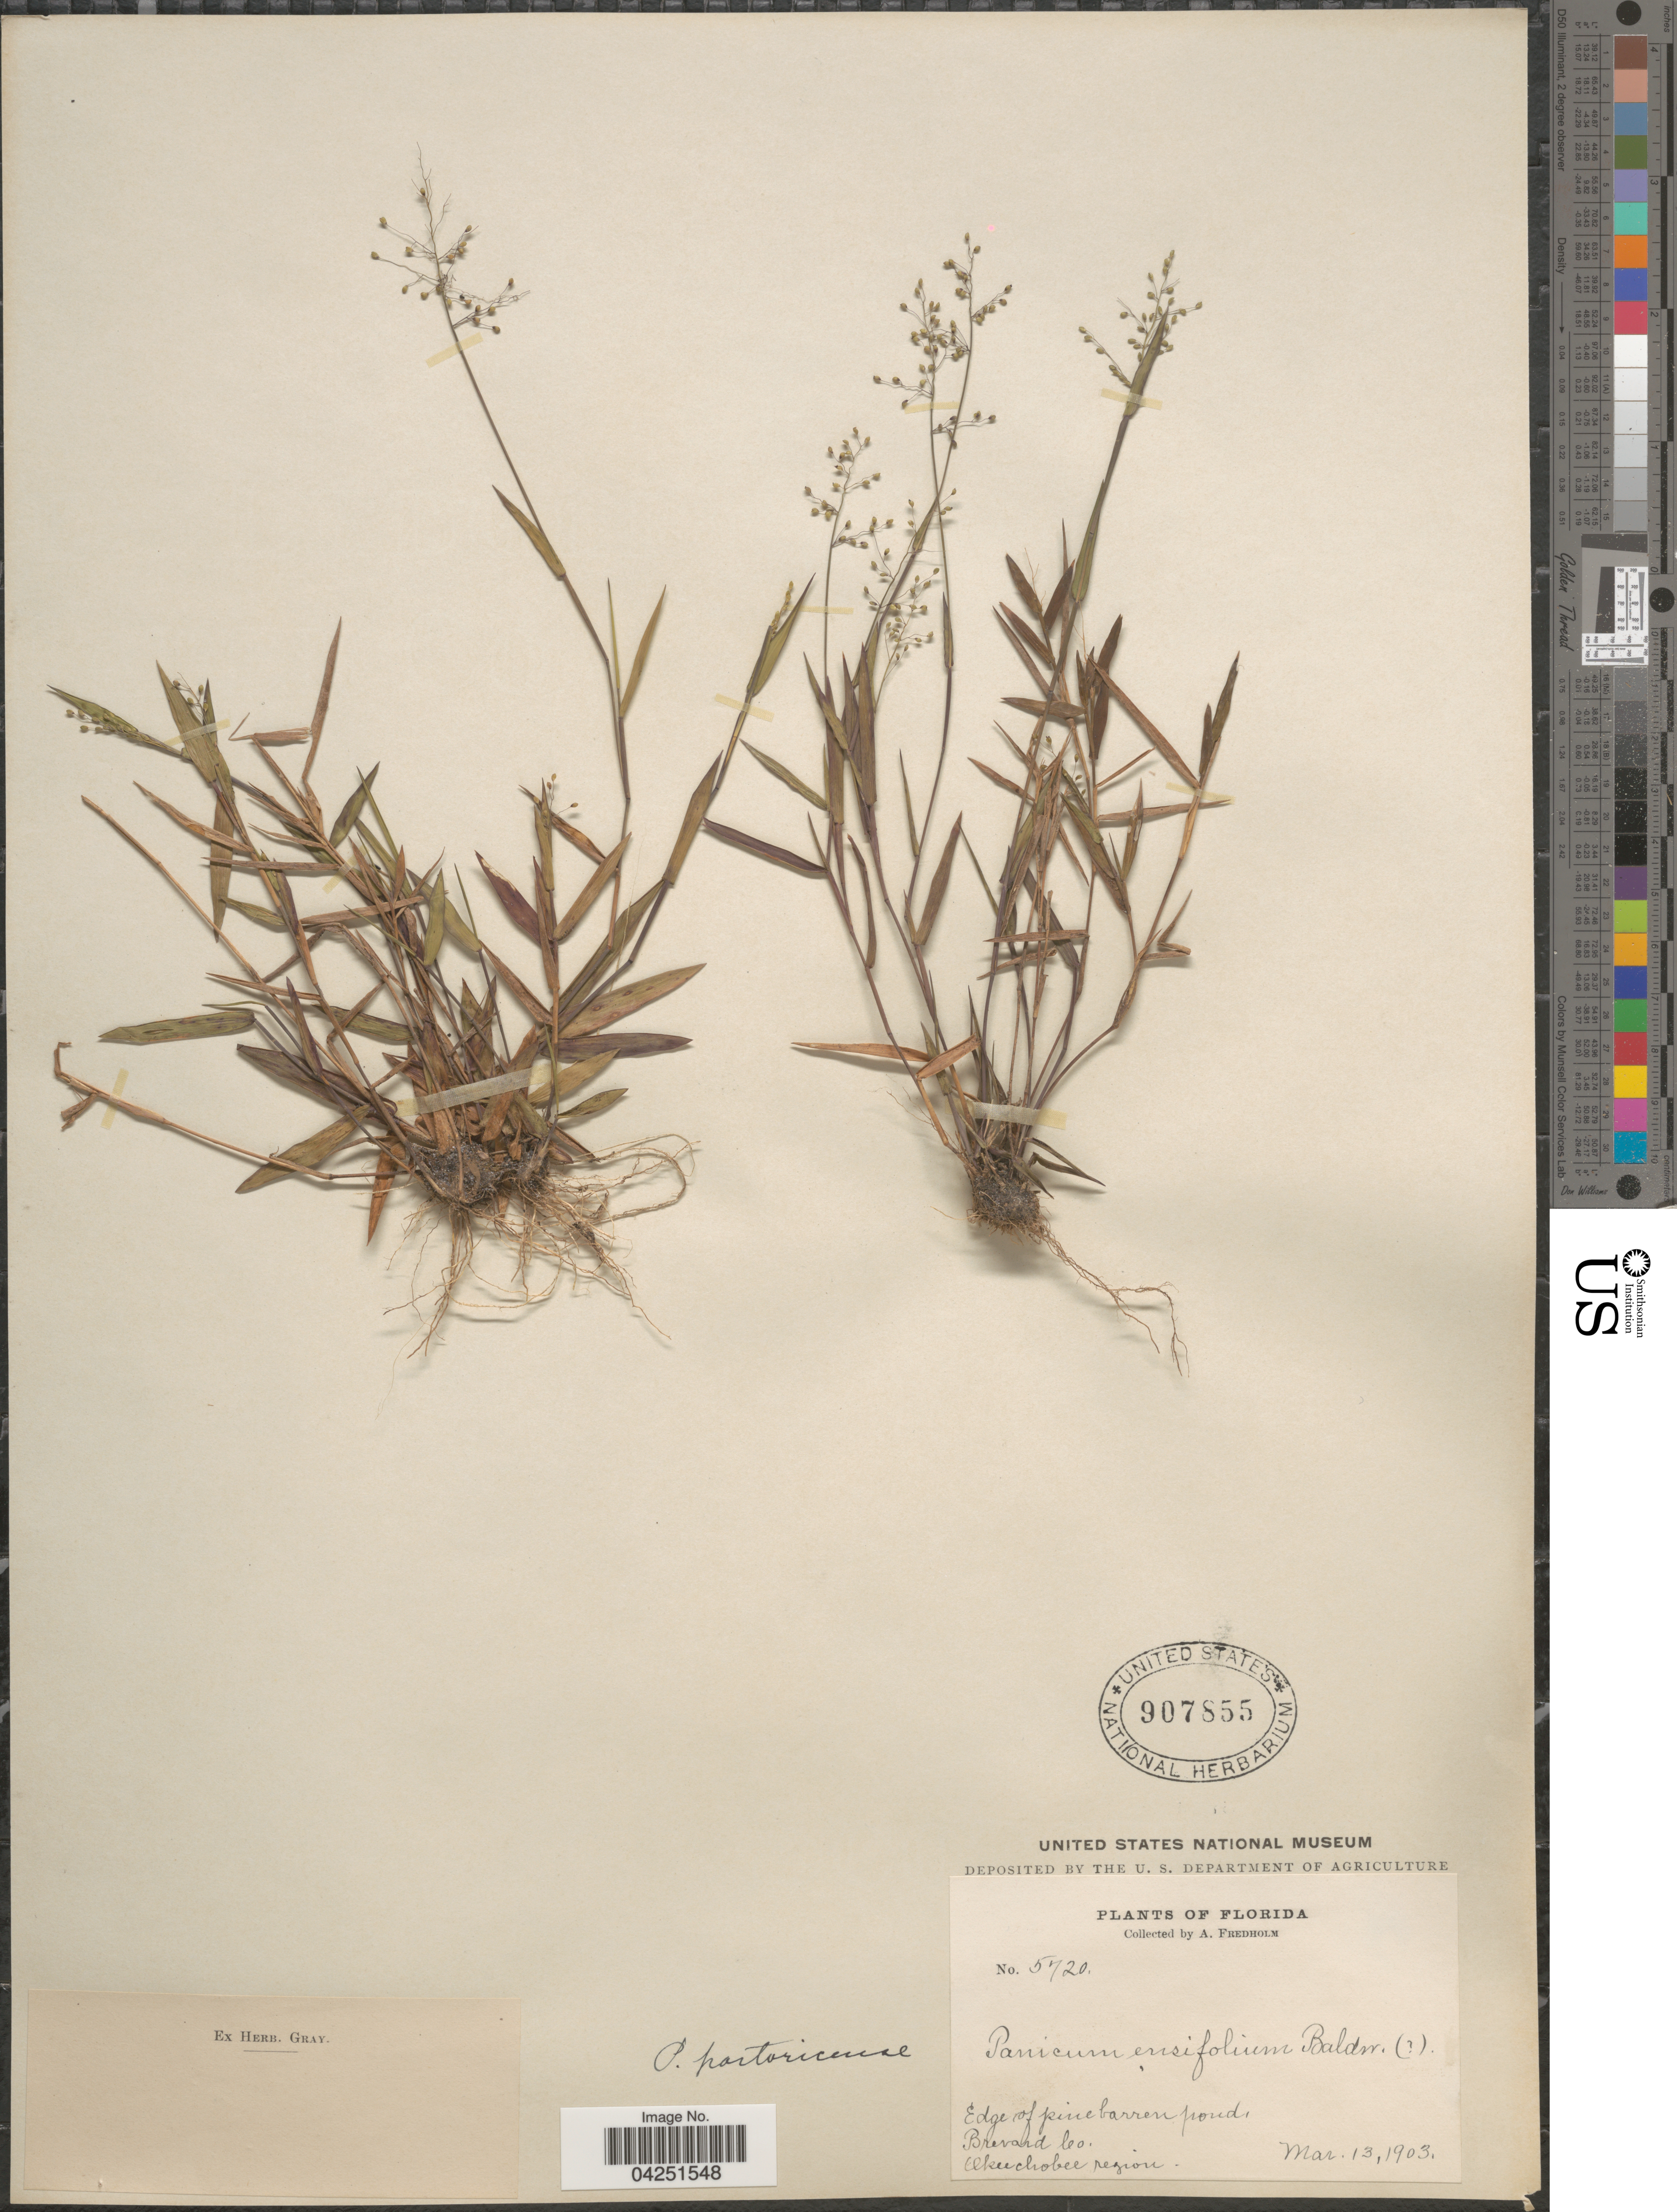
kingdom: Plantae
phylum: Tracheophyta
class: Liliopsida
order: Poales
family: Poaceae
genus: Dichanthelium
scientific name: Dichanthelium acuminatum var. acuminatum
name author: (Sw.) Gould & C.A. Clark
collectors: A. Fredholm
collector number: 5720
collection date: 1903-03-13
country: United States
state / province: Florida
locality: Edge of pine barren pond. Brevard Co. Okeechobee region.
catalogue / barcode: US 907855